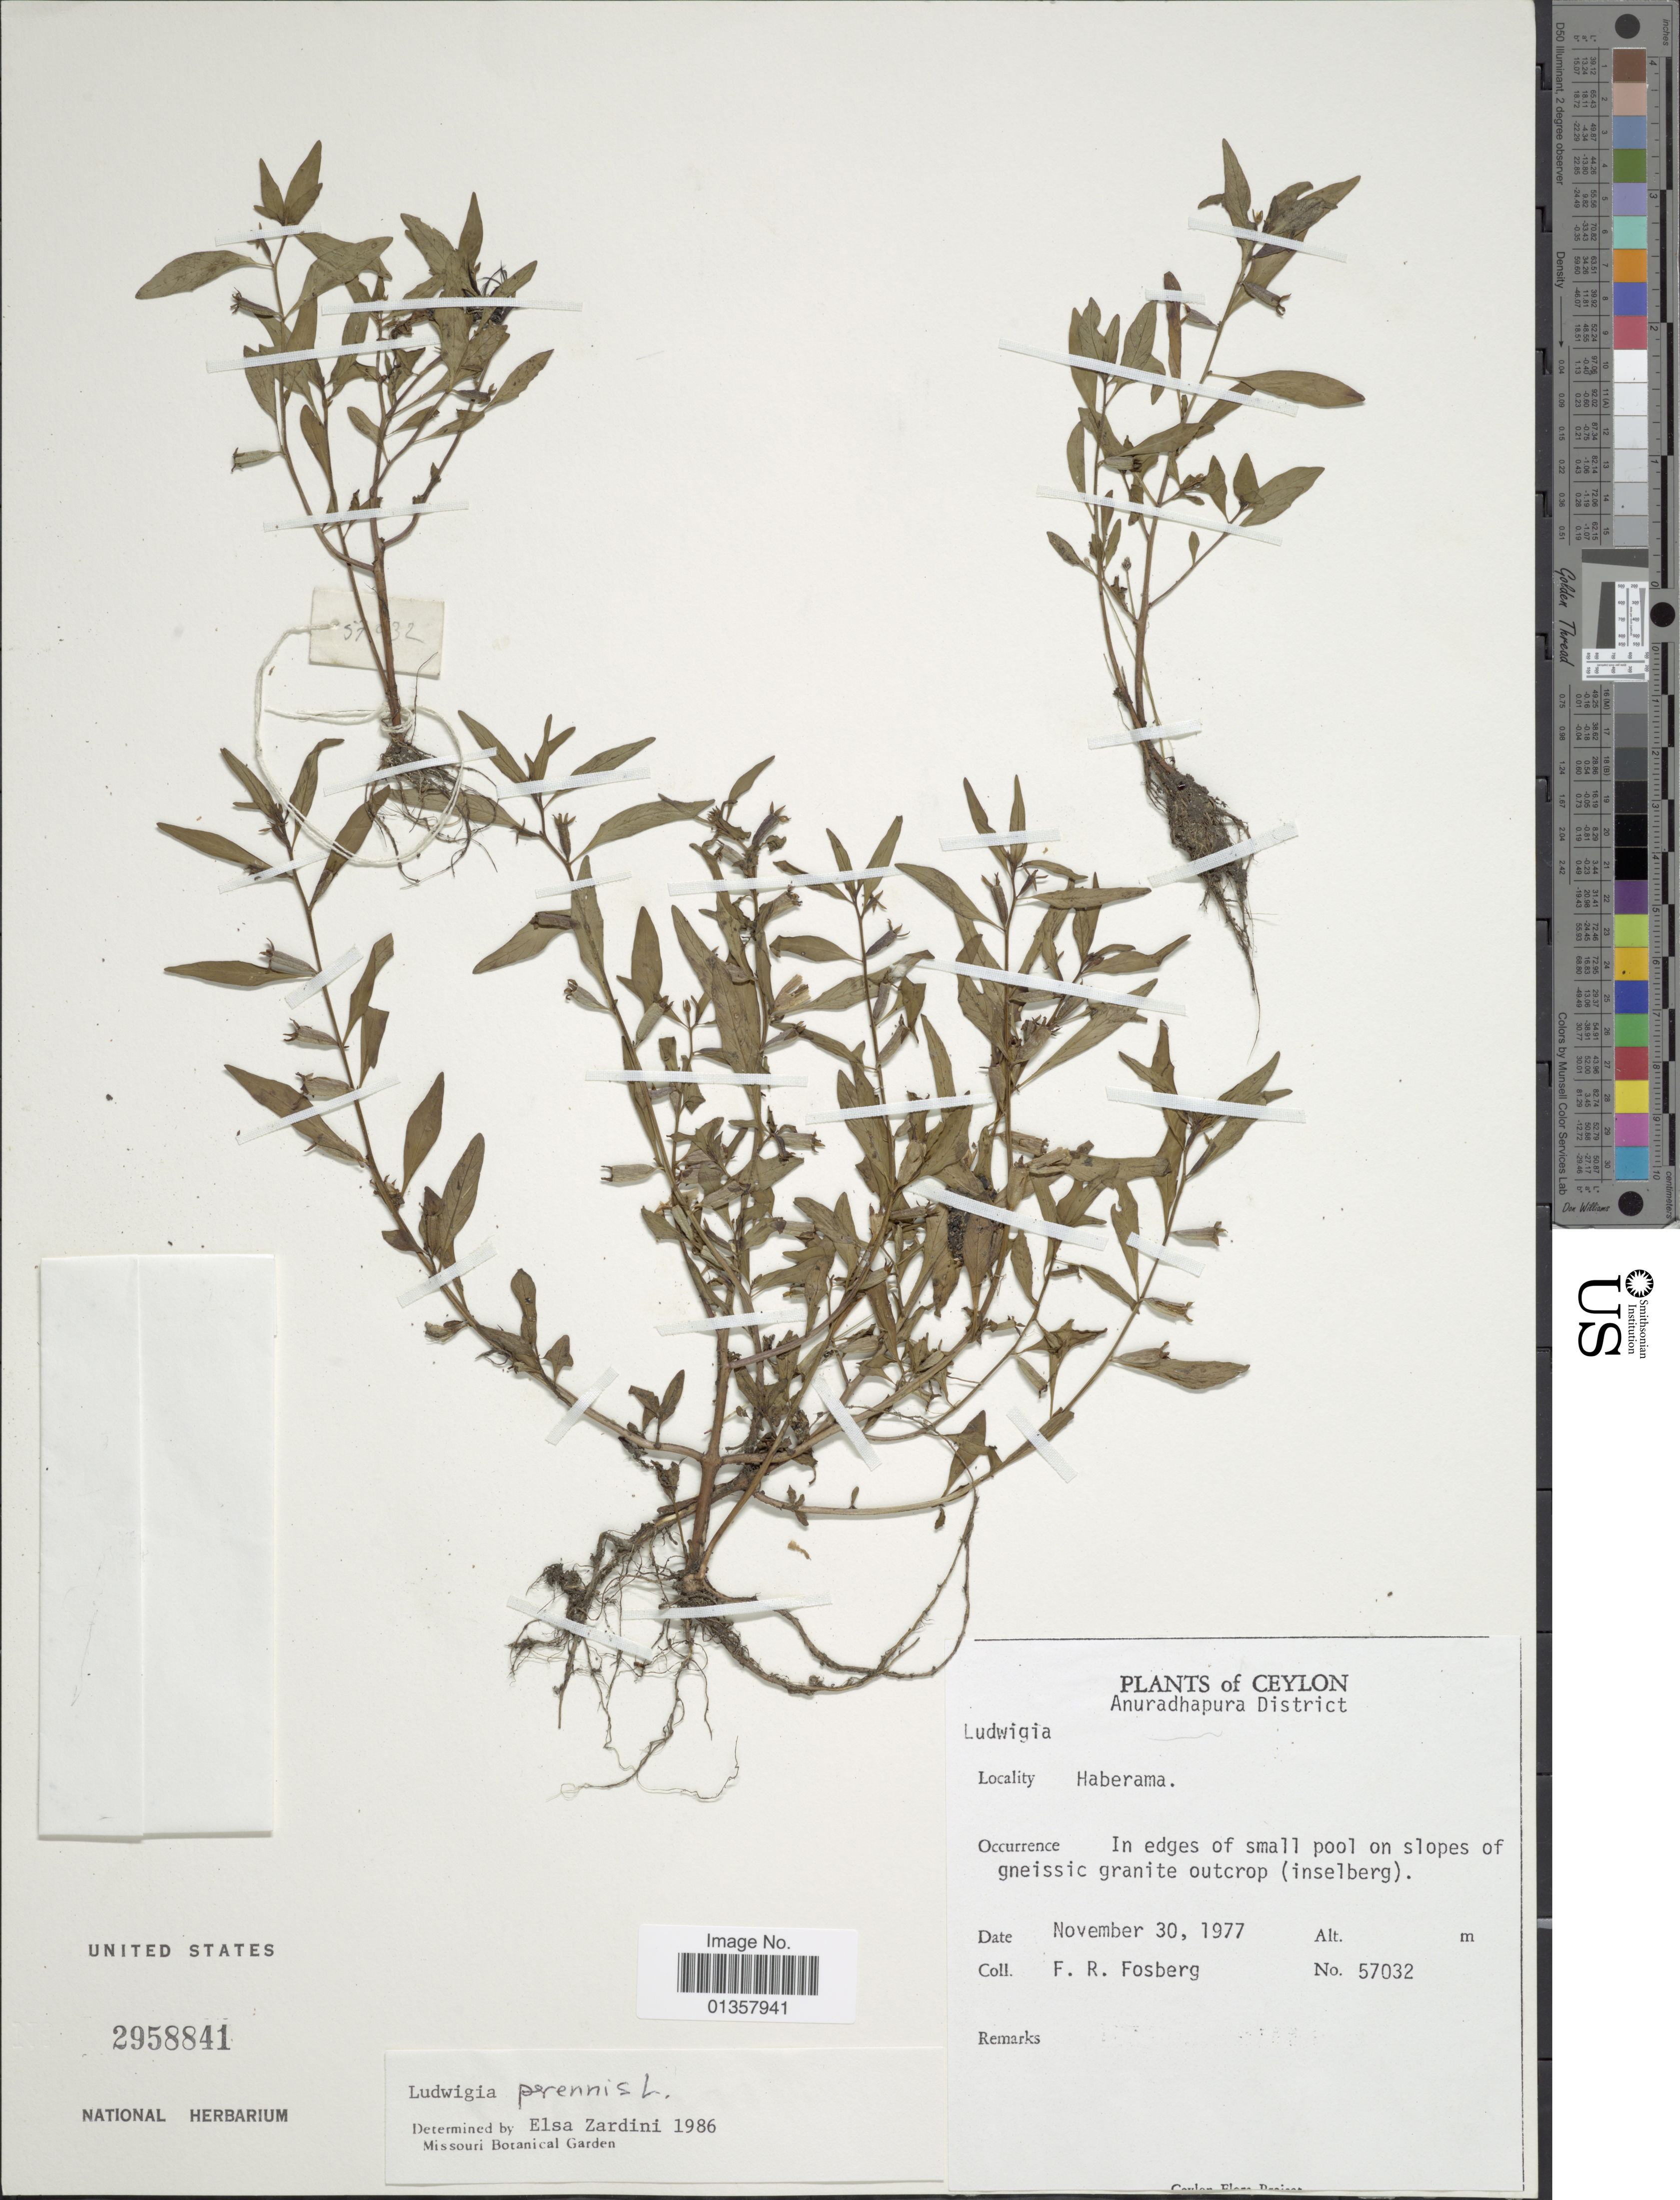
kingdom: Plantae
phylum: Tracheophyta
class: Magnoliopsida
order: Myrtales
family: Onagraceae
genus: Ludwigia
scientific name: Ludwigia perennis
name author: L.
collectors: F. R. Fosberg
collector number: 57032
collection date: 1977-11-30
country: Sri Lanka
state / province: North Central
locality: Ceylon. Anuradhapura District. Haberama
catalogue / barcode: US 2958841